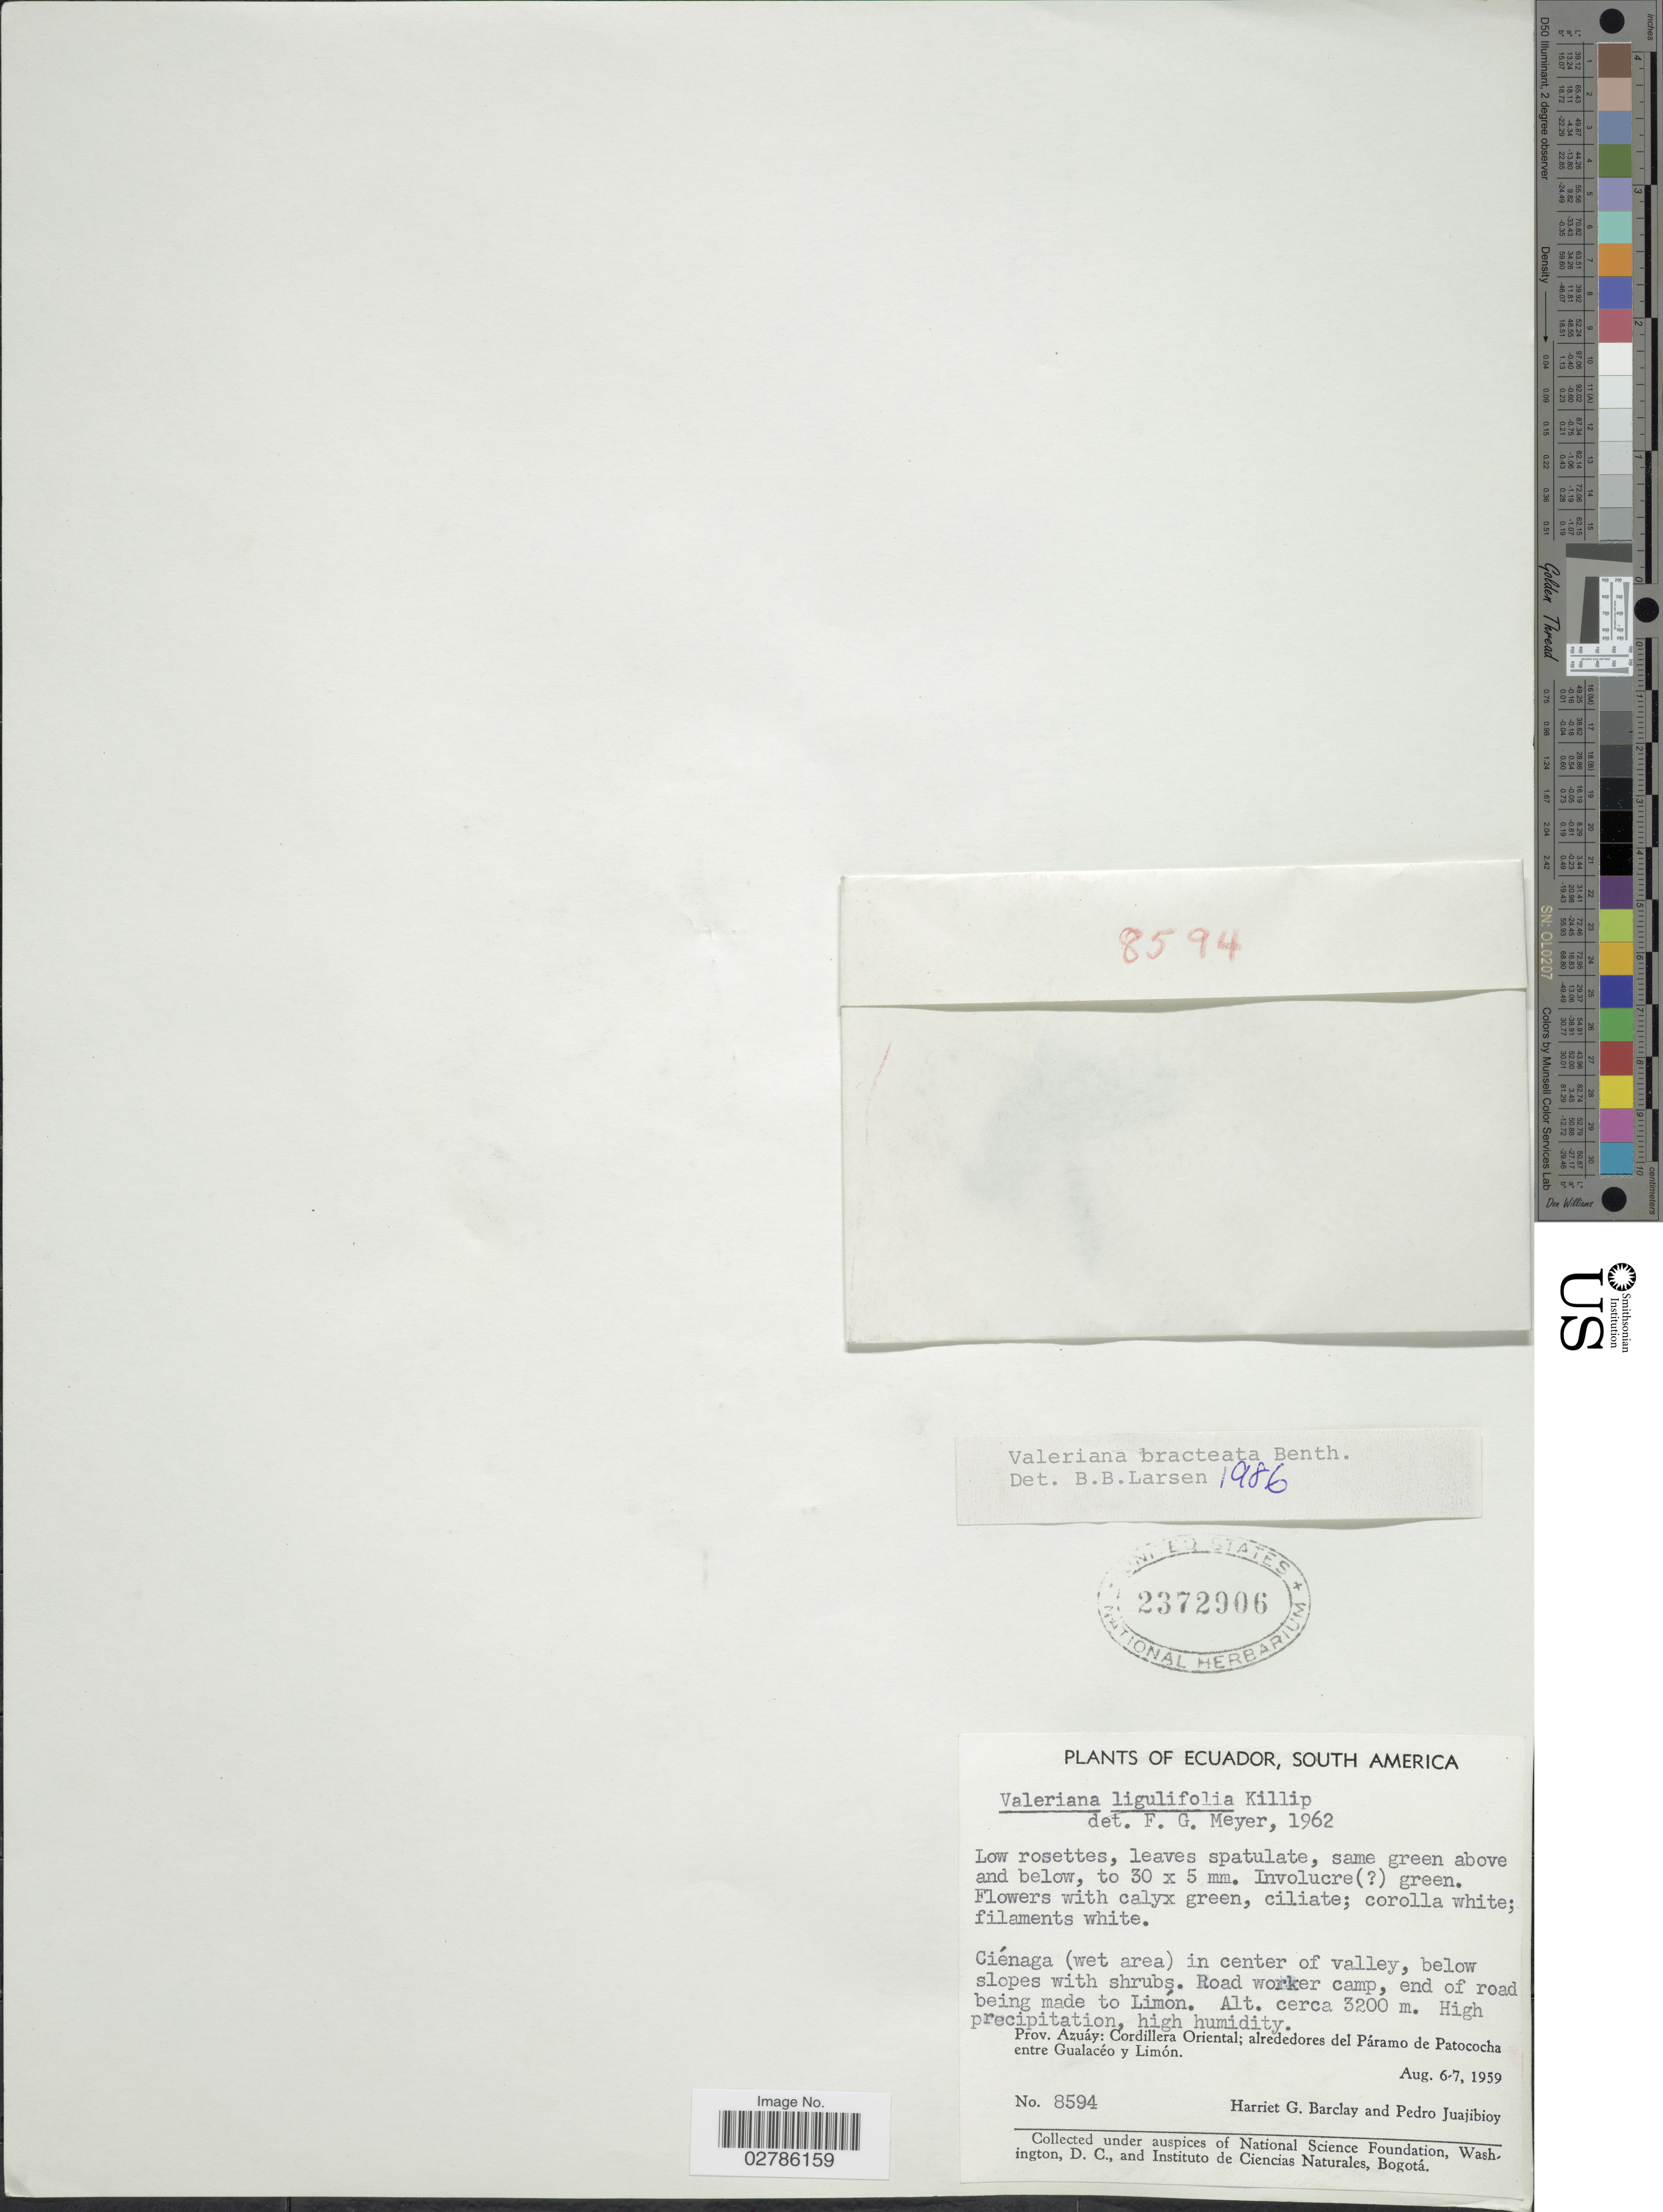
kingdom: Plantae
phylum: Tracheophyta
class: Magnoliopsida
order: Dipsacales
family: Caprifoliaceae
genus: Phyllactis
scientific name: Phyllactis bracteata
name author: (Benth.) Wedd.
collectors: H. G. Barclay & P. Juajibioy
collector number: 8594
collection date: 1959-08-06/1959-08-07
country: Ecuador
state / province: Azuay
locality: Ciénaga (wet area) in center of valley, below slopes with shrubs, Road worker camp, end of road being made to Limón, Prov. Azuáy, Cordillera Oriental, alrededores del Páramo de Patococha entre Gualacéo y Limón.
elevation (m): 3200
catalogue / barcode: US 2372906